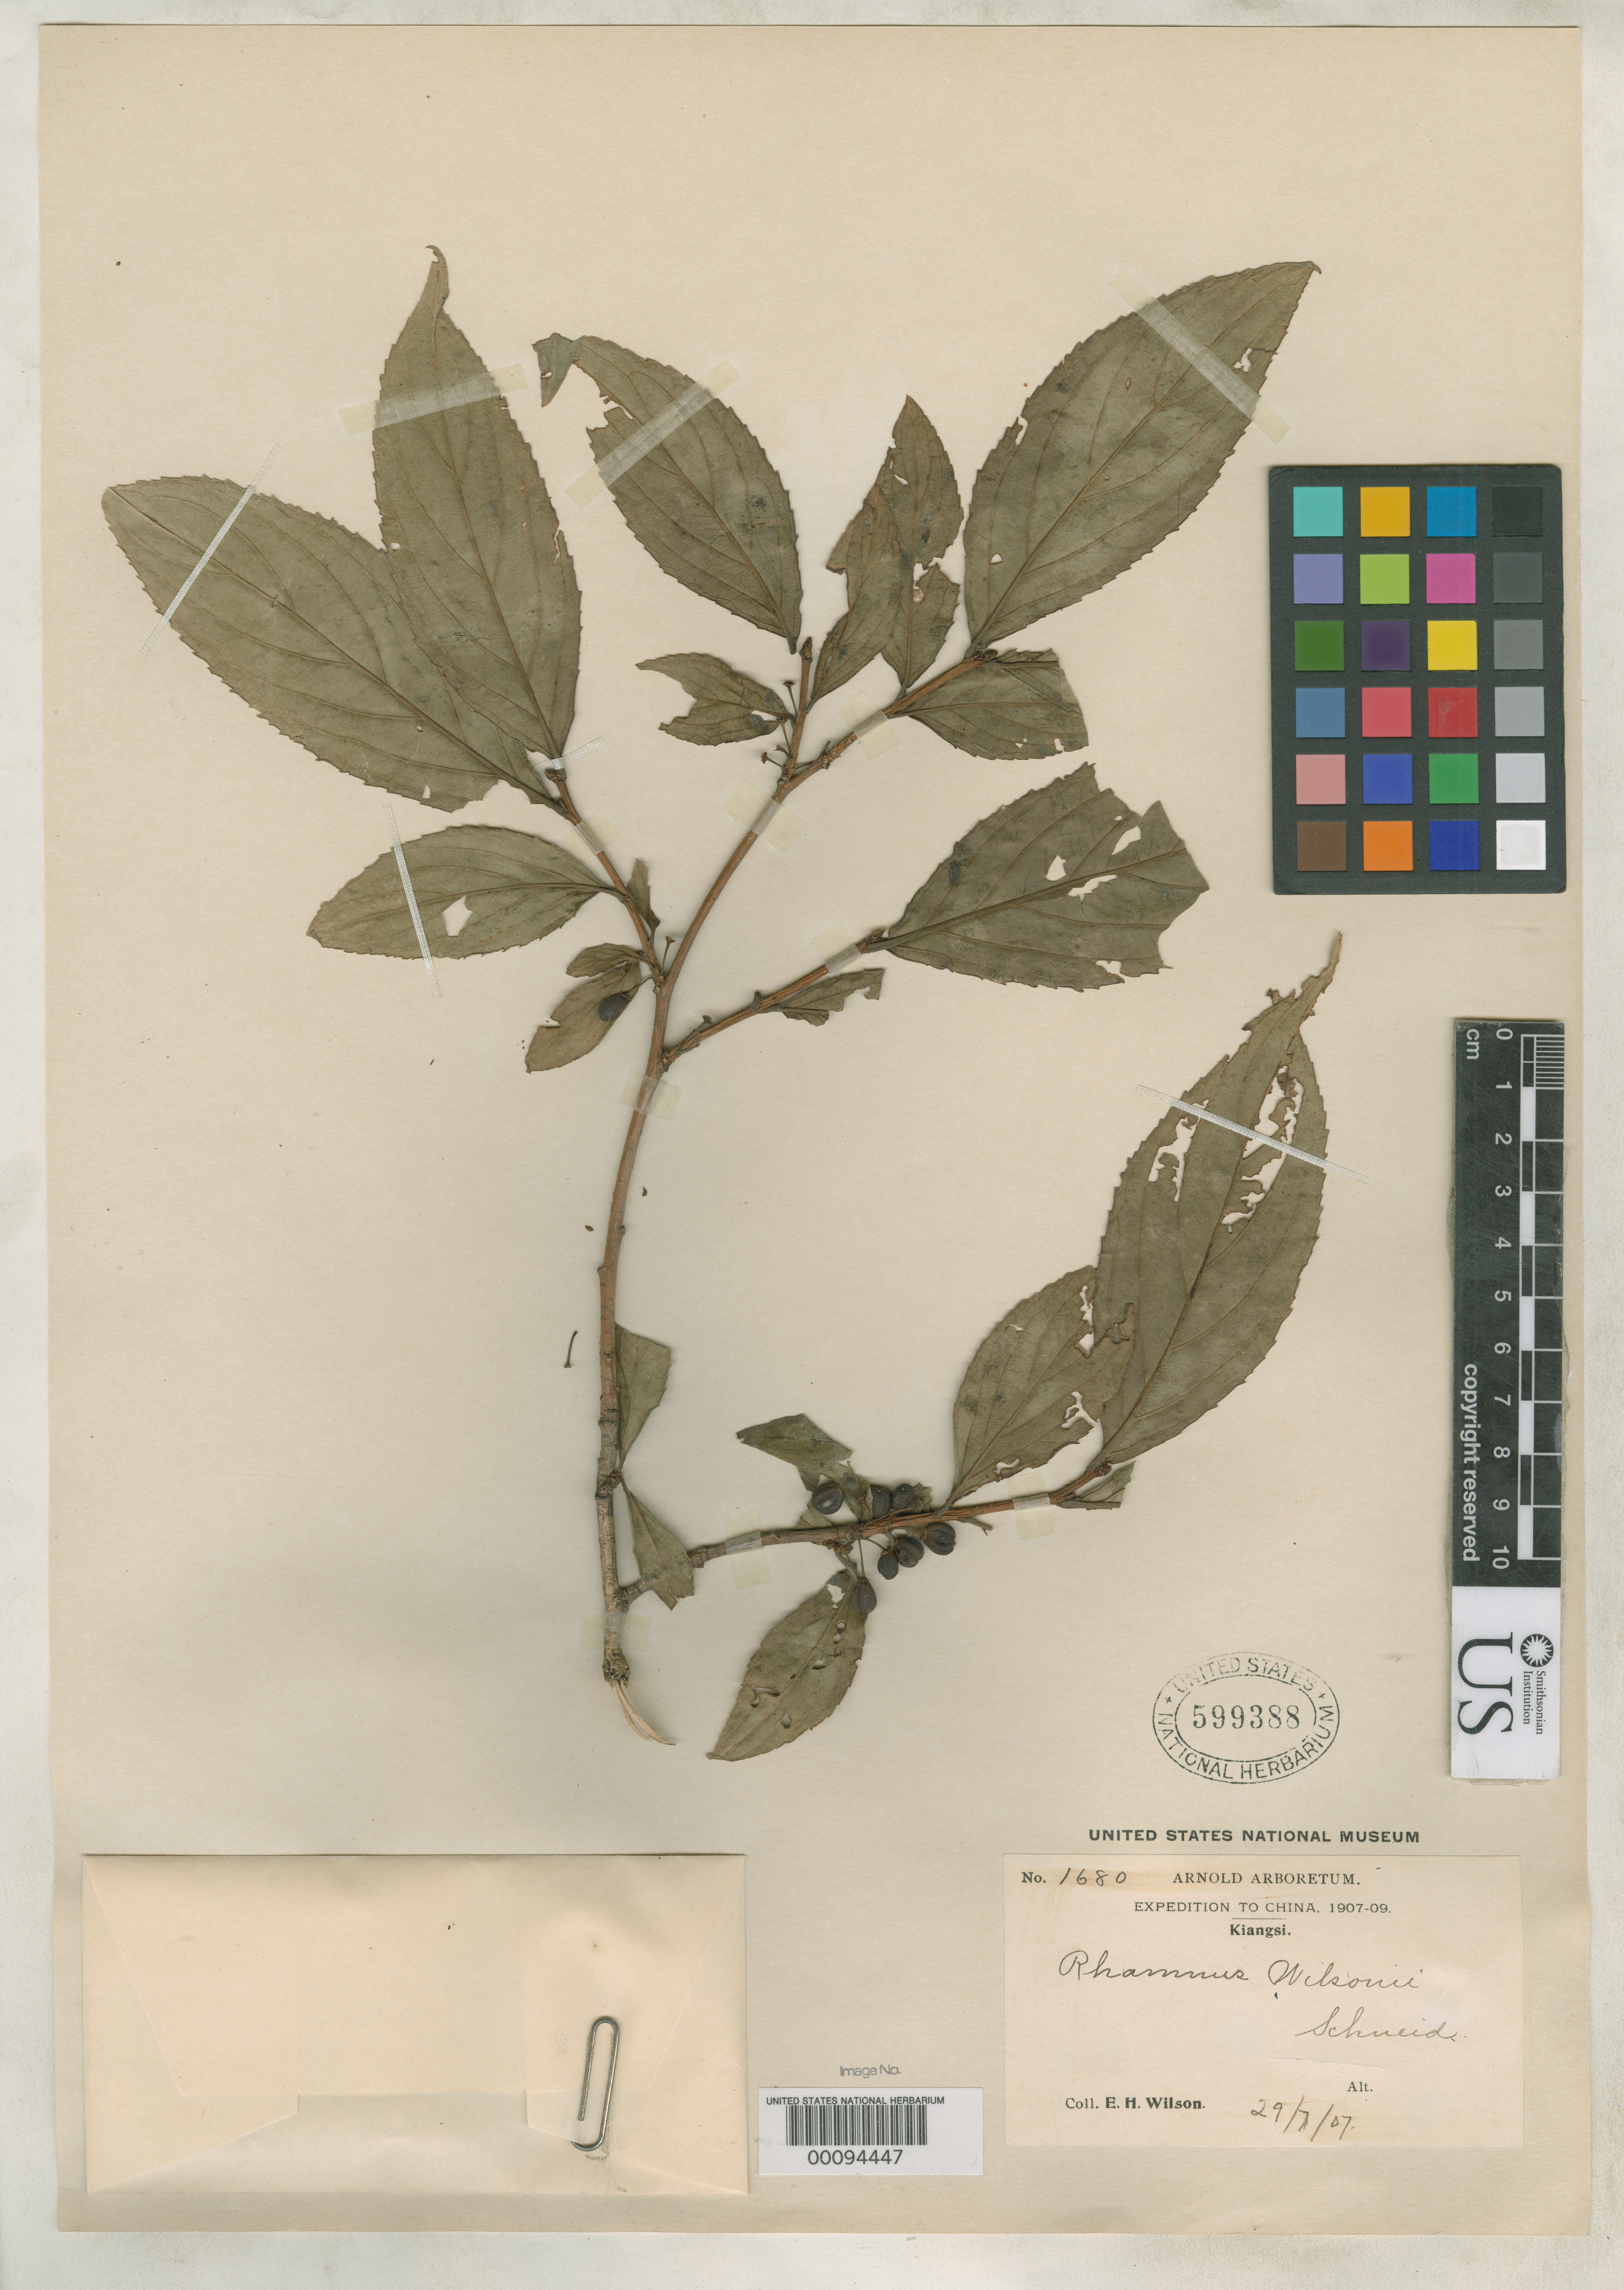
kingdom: Plantae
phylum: Tracheophyta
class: Magnoliopsida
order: Rosales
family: Rhamnaceae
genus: Rhamnus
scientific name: Rhamnus wilsonii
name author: C.K. Schneid. in Sarg.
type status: Isotype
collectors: E. H. Wilson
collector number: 1680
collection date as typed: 29 Jul 1907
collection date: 1907-07-29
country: China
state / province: Jiangxi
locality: Kuling.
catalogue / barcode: US 599388